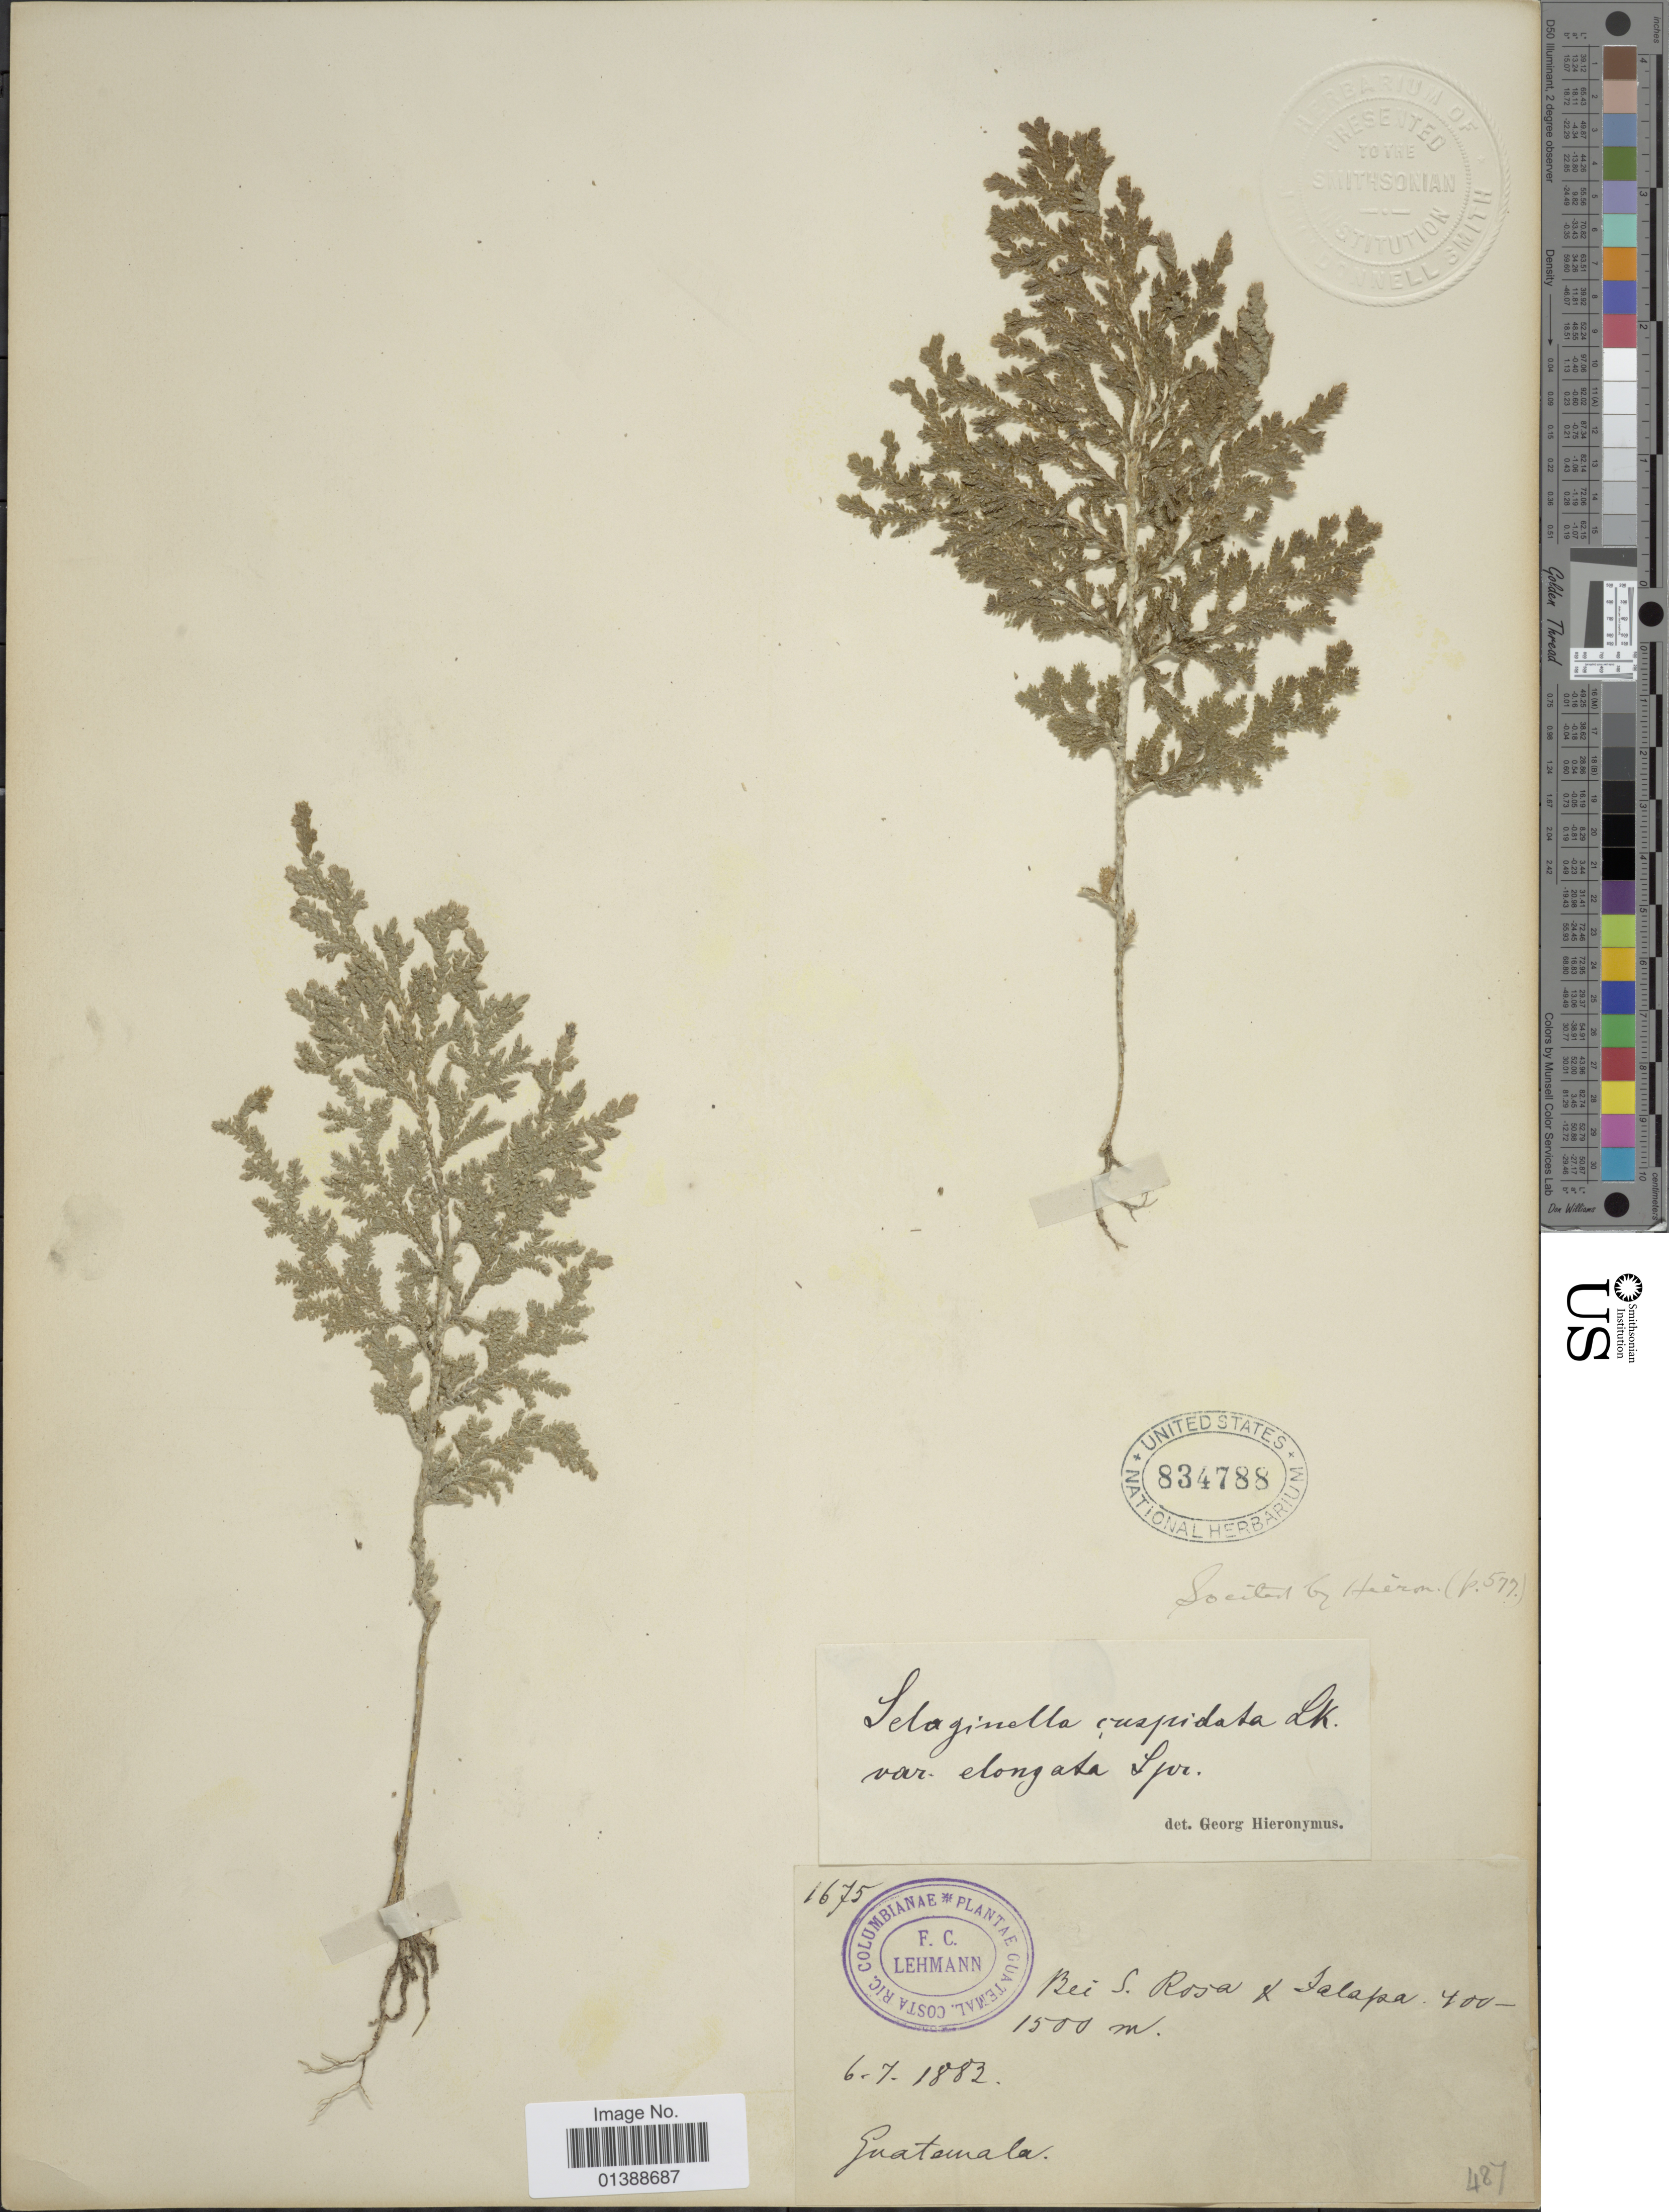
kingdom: Plantae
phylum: Tracheophyta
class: Lycopodiopsida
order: Selaginellales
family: Selaginellaceae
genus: Selaginella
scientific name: Selaginella pallescens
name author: (C. Presl) Spring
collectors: F. C. Lehmann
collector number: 1675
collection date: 1882-07-06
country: Guatemala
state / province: Jalapa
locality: Bei S Rosa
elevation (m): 400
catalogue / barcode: US 834788